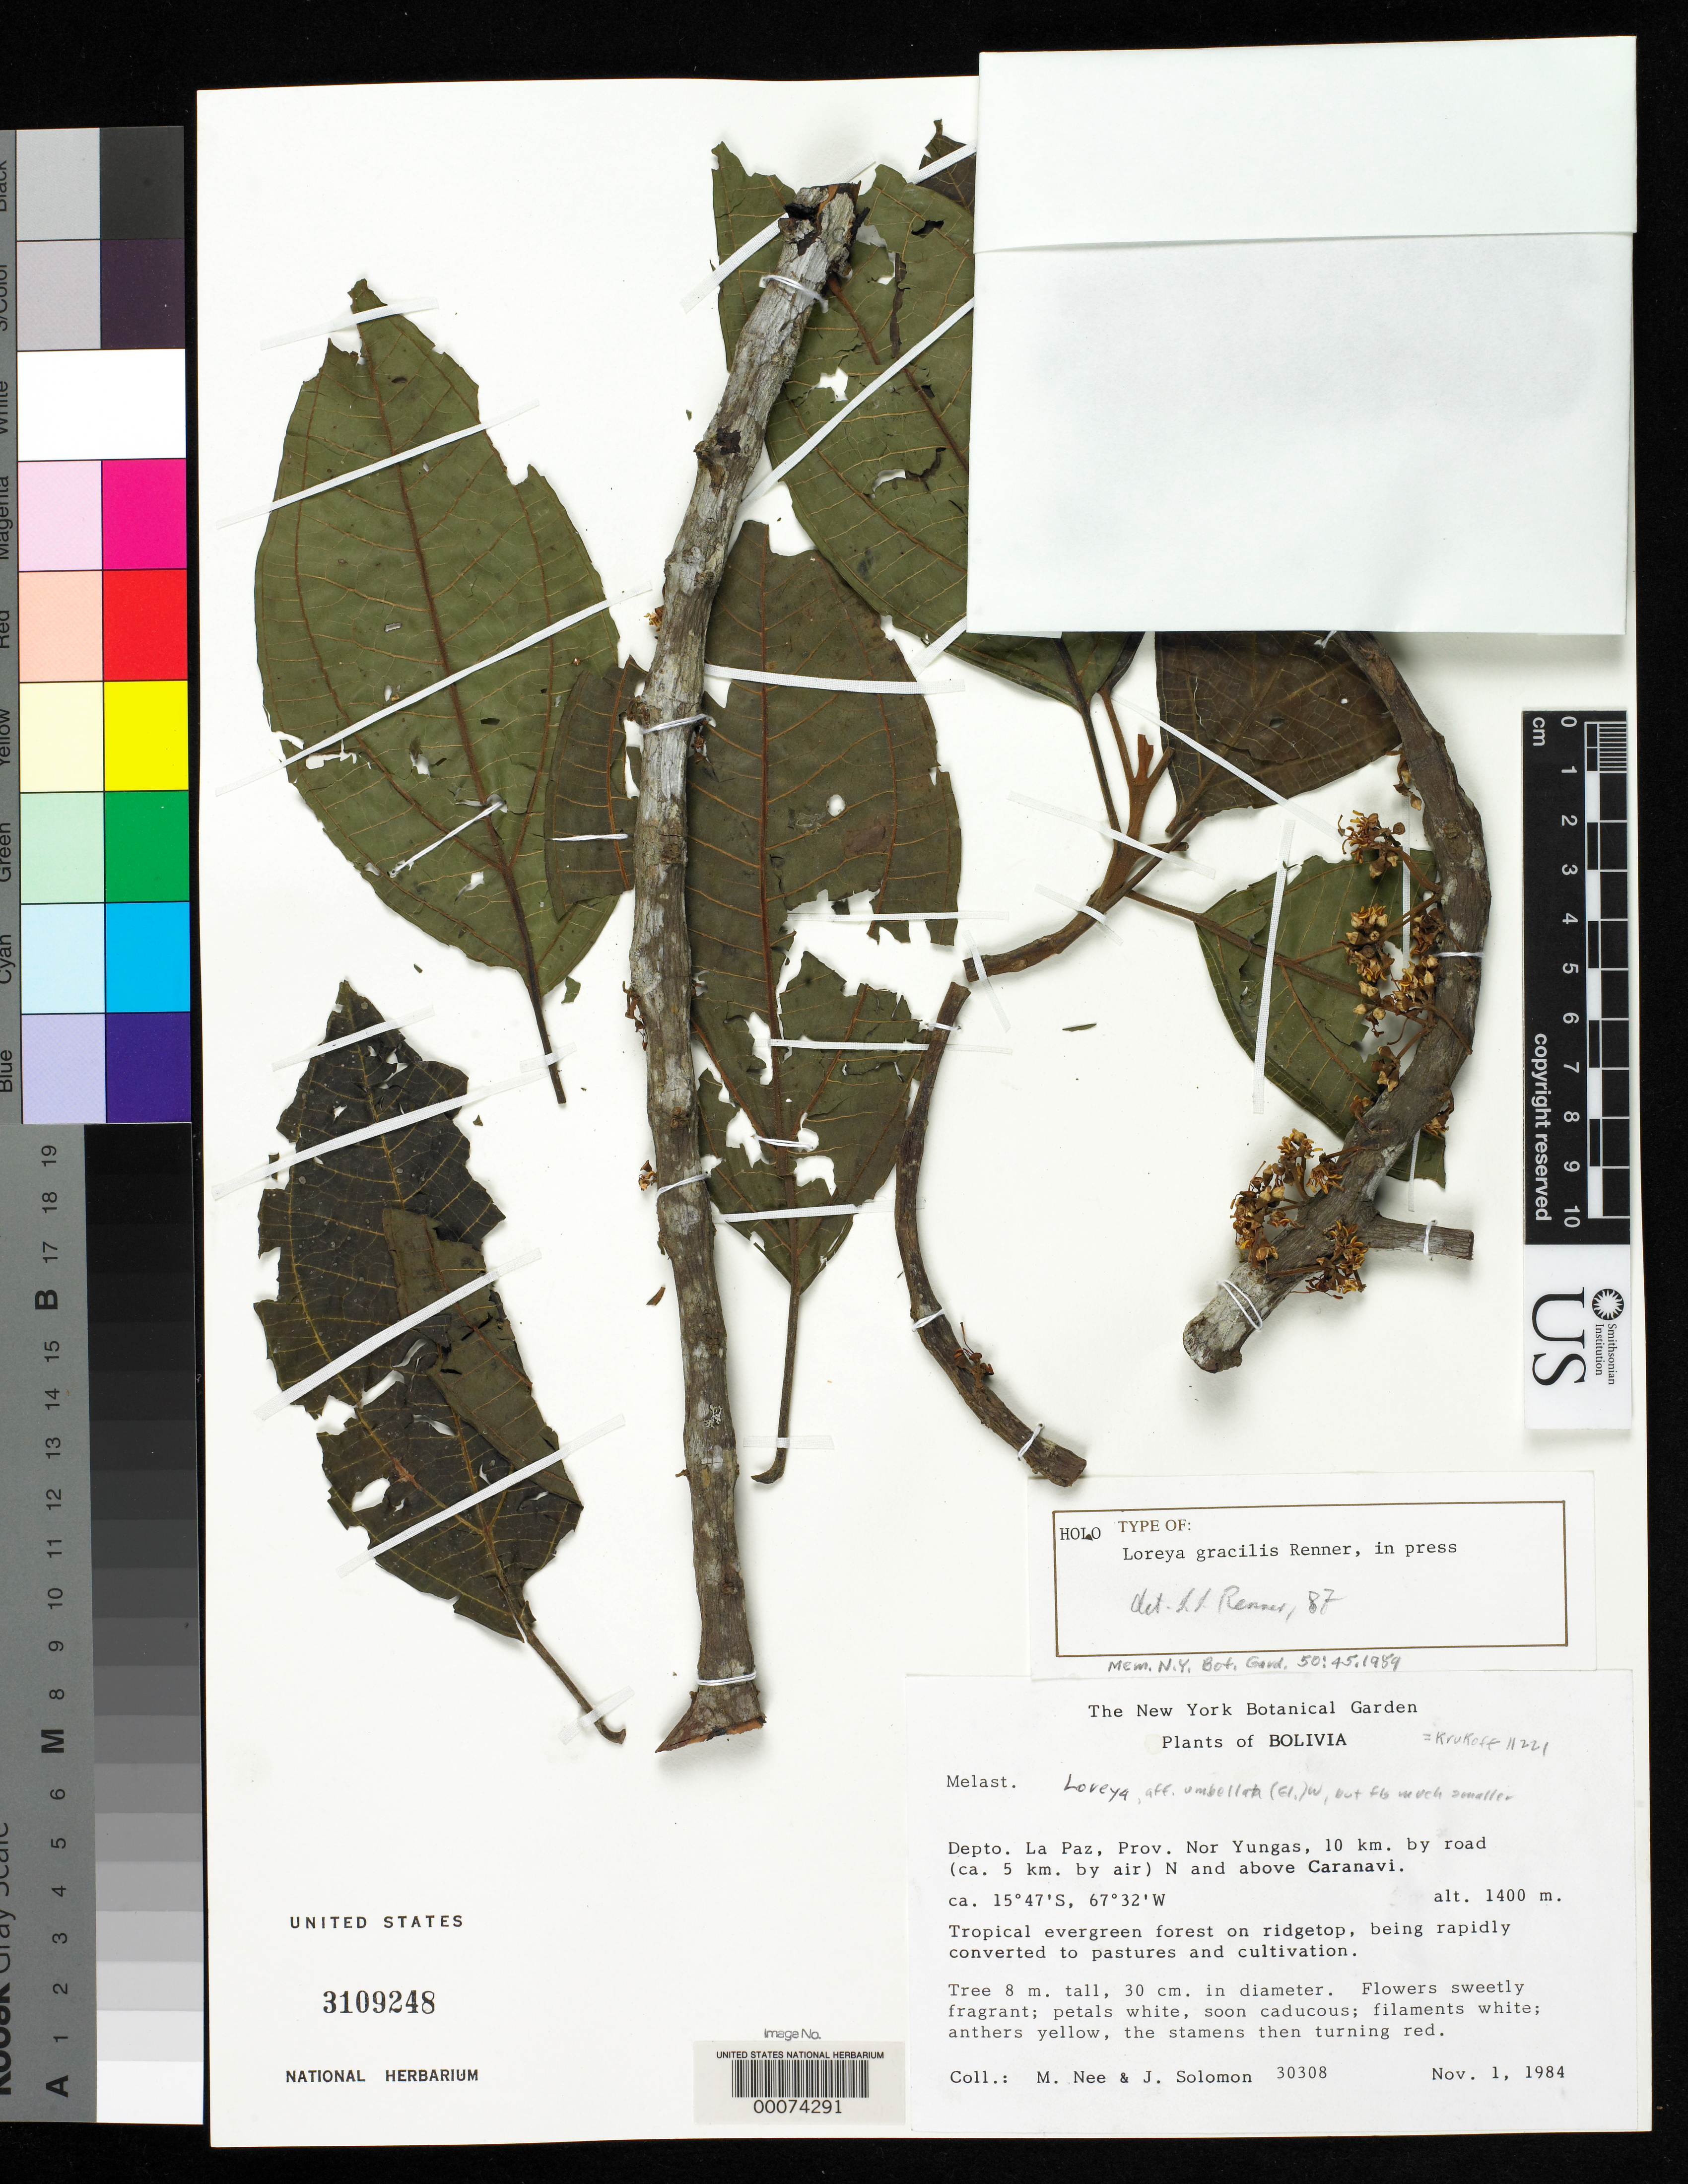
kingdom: Plantae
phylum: Tracheophyta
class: Magnoliopsida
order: Myrtales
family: Melastomataceae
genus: Loreya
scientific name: Loreya gracilis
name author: S.S. Renner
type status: Holotype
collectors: M. Nee & J. C. Solomon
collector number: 30308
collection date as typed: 01 Nov 1984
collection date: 1984-11-01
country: Bolivia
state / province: La Paz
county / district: Nor Yungas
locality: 10 km by road, ca. 5 km by air, N & above Caranavi.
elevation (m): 1400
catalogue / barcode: US 3109248